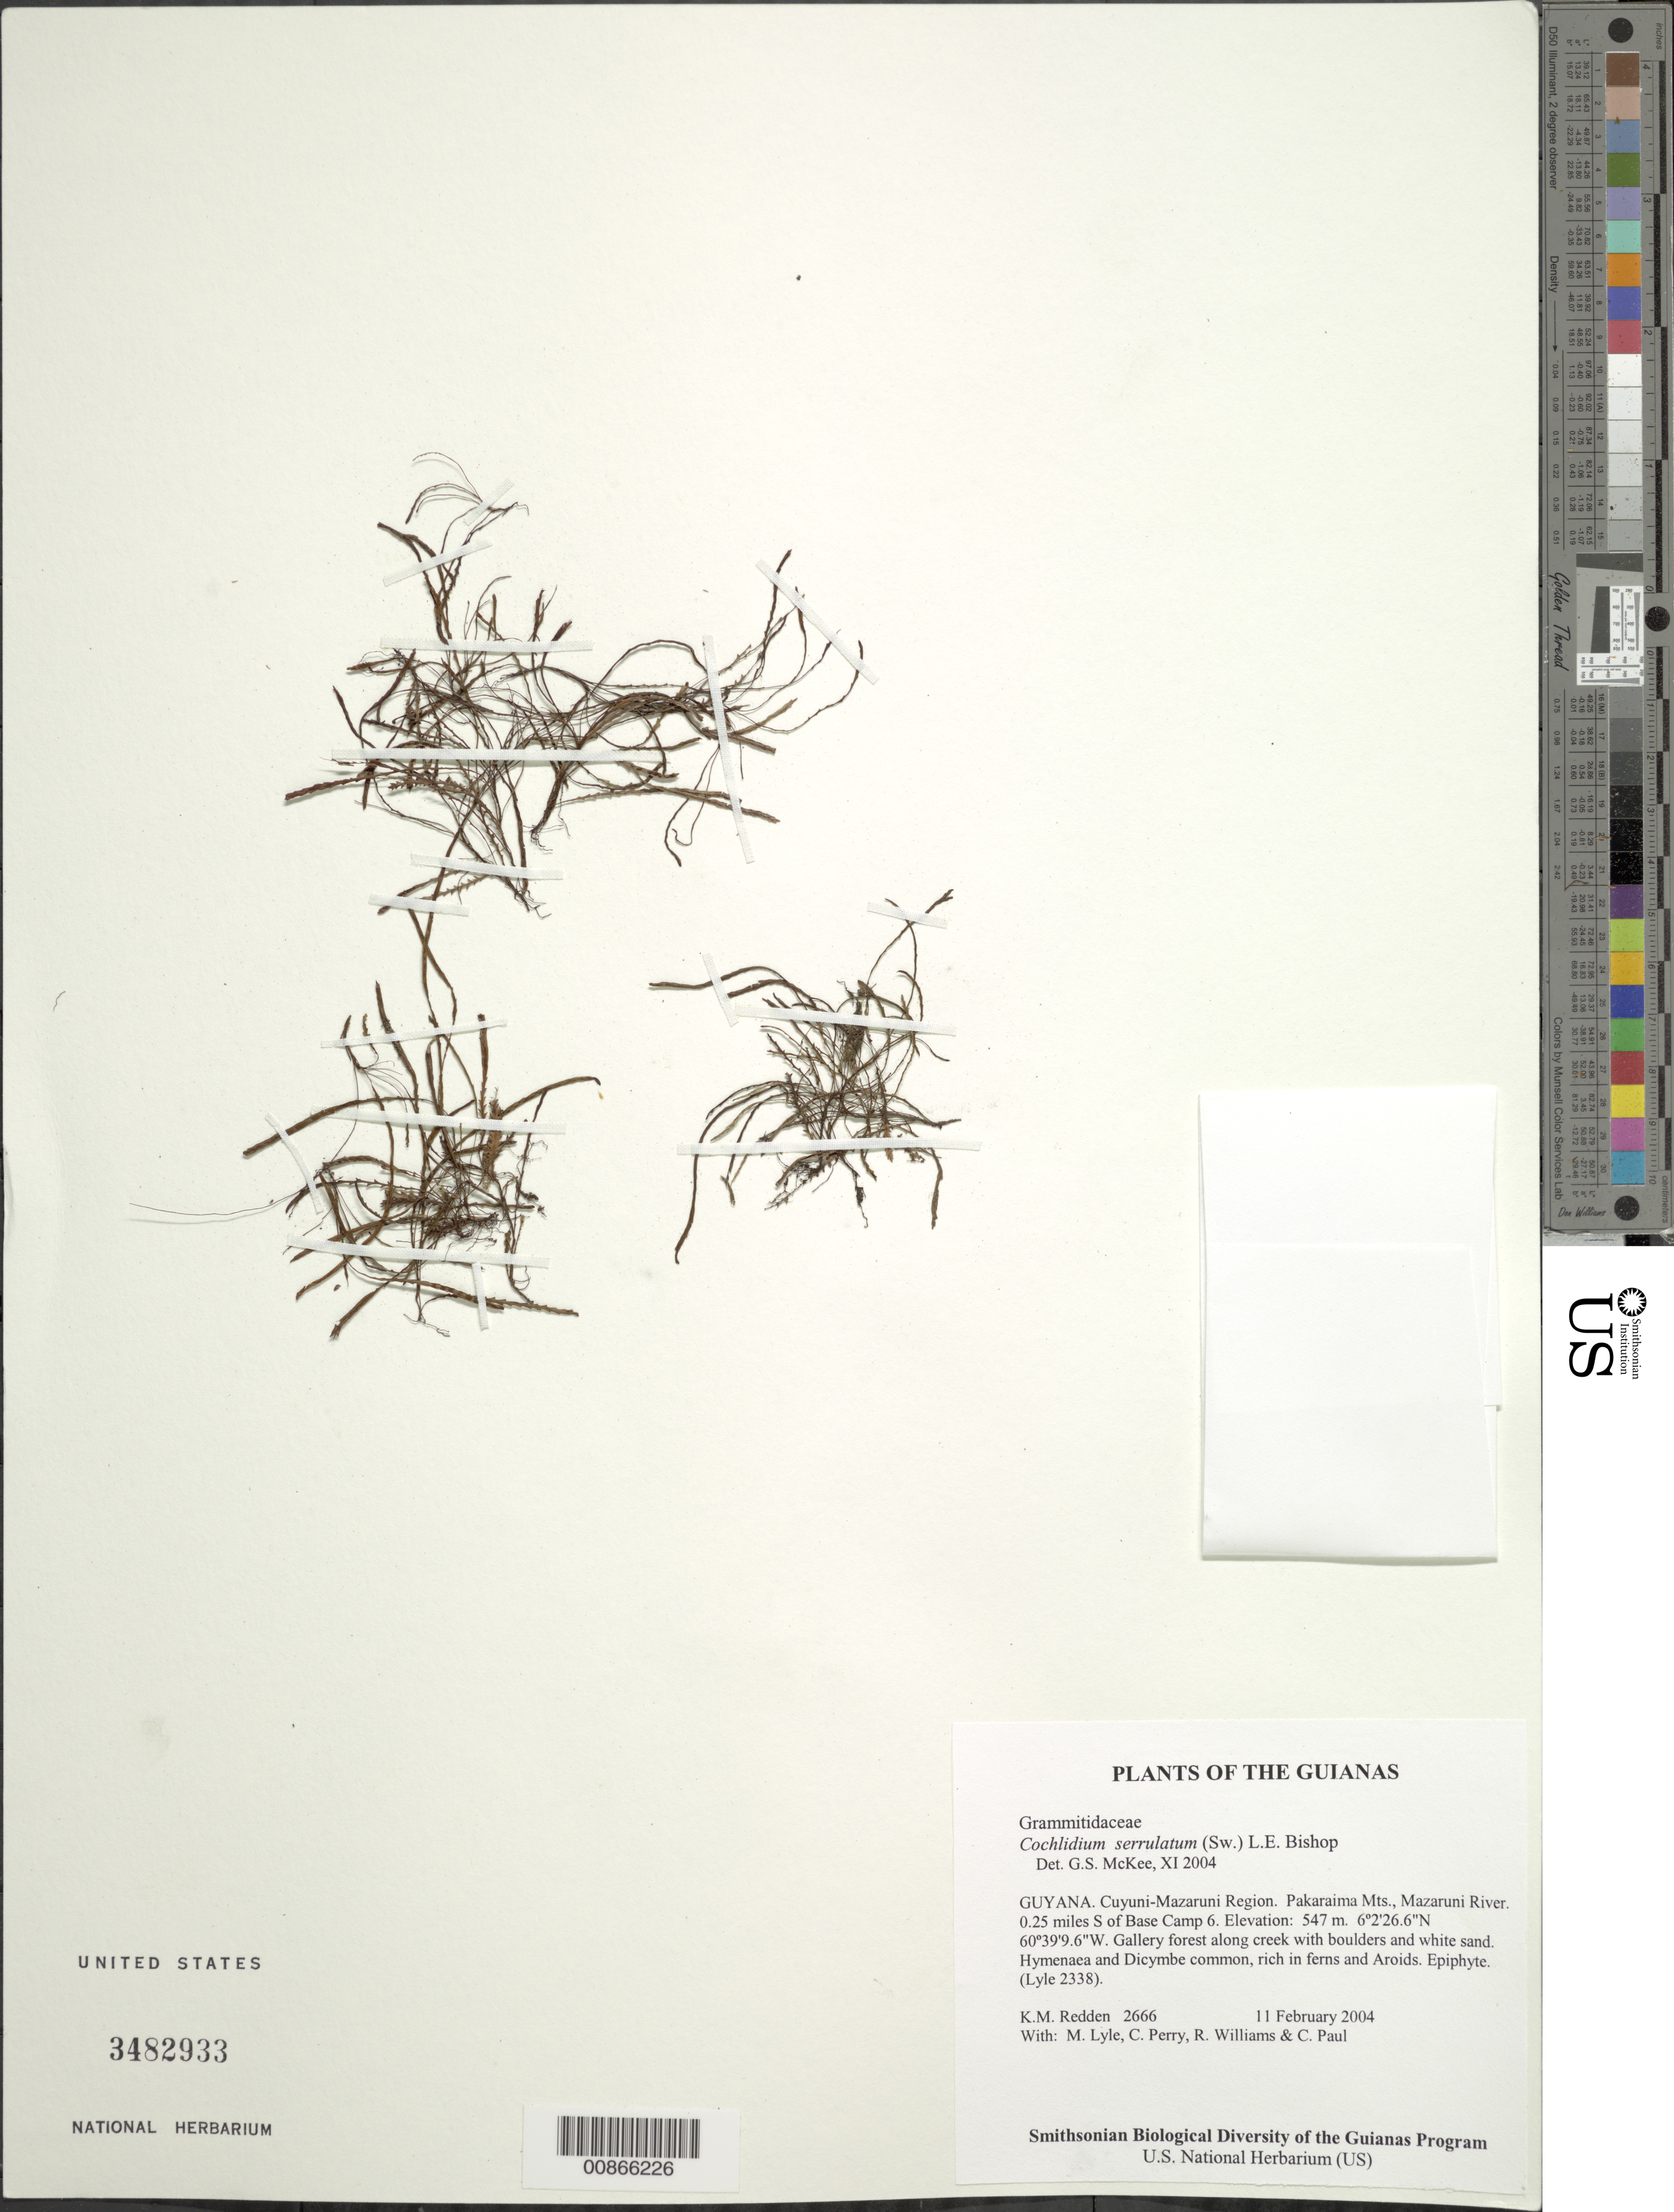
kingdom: Plantae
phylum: Tracheophyta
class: Polypodiopsida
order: Polypodiales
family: Polypodiaceae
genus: Cochlidium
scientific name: Cochlidium serrulatum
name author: (Sw.) L.E. Bishop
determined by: McKee, G. S., (US), NMNH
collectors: K. M. Redden, M. Lyle, C. Perry, R. Williams & C. Paul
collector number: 2666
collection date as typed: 11 February 2004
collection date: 2004-02-11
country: Guyana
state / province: Cuyuni-Mazaruni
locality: Pakaraima Mts., Mazaruni River. 0.25 miles S of Base Camp 6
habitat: Gallery forest along creek with boulders and white sand. Hymenaea and Dicymbe common, rich in ferns and Aroids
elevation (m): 547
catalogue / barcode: US 3482933